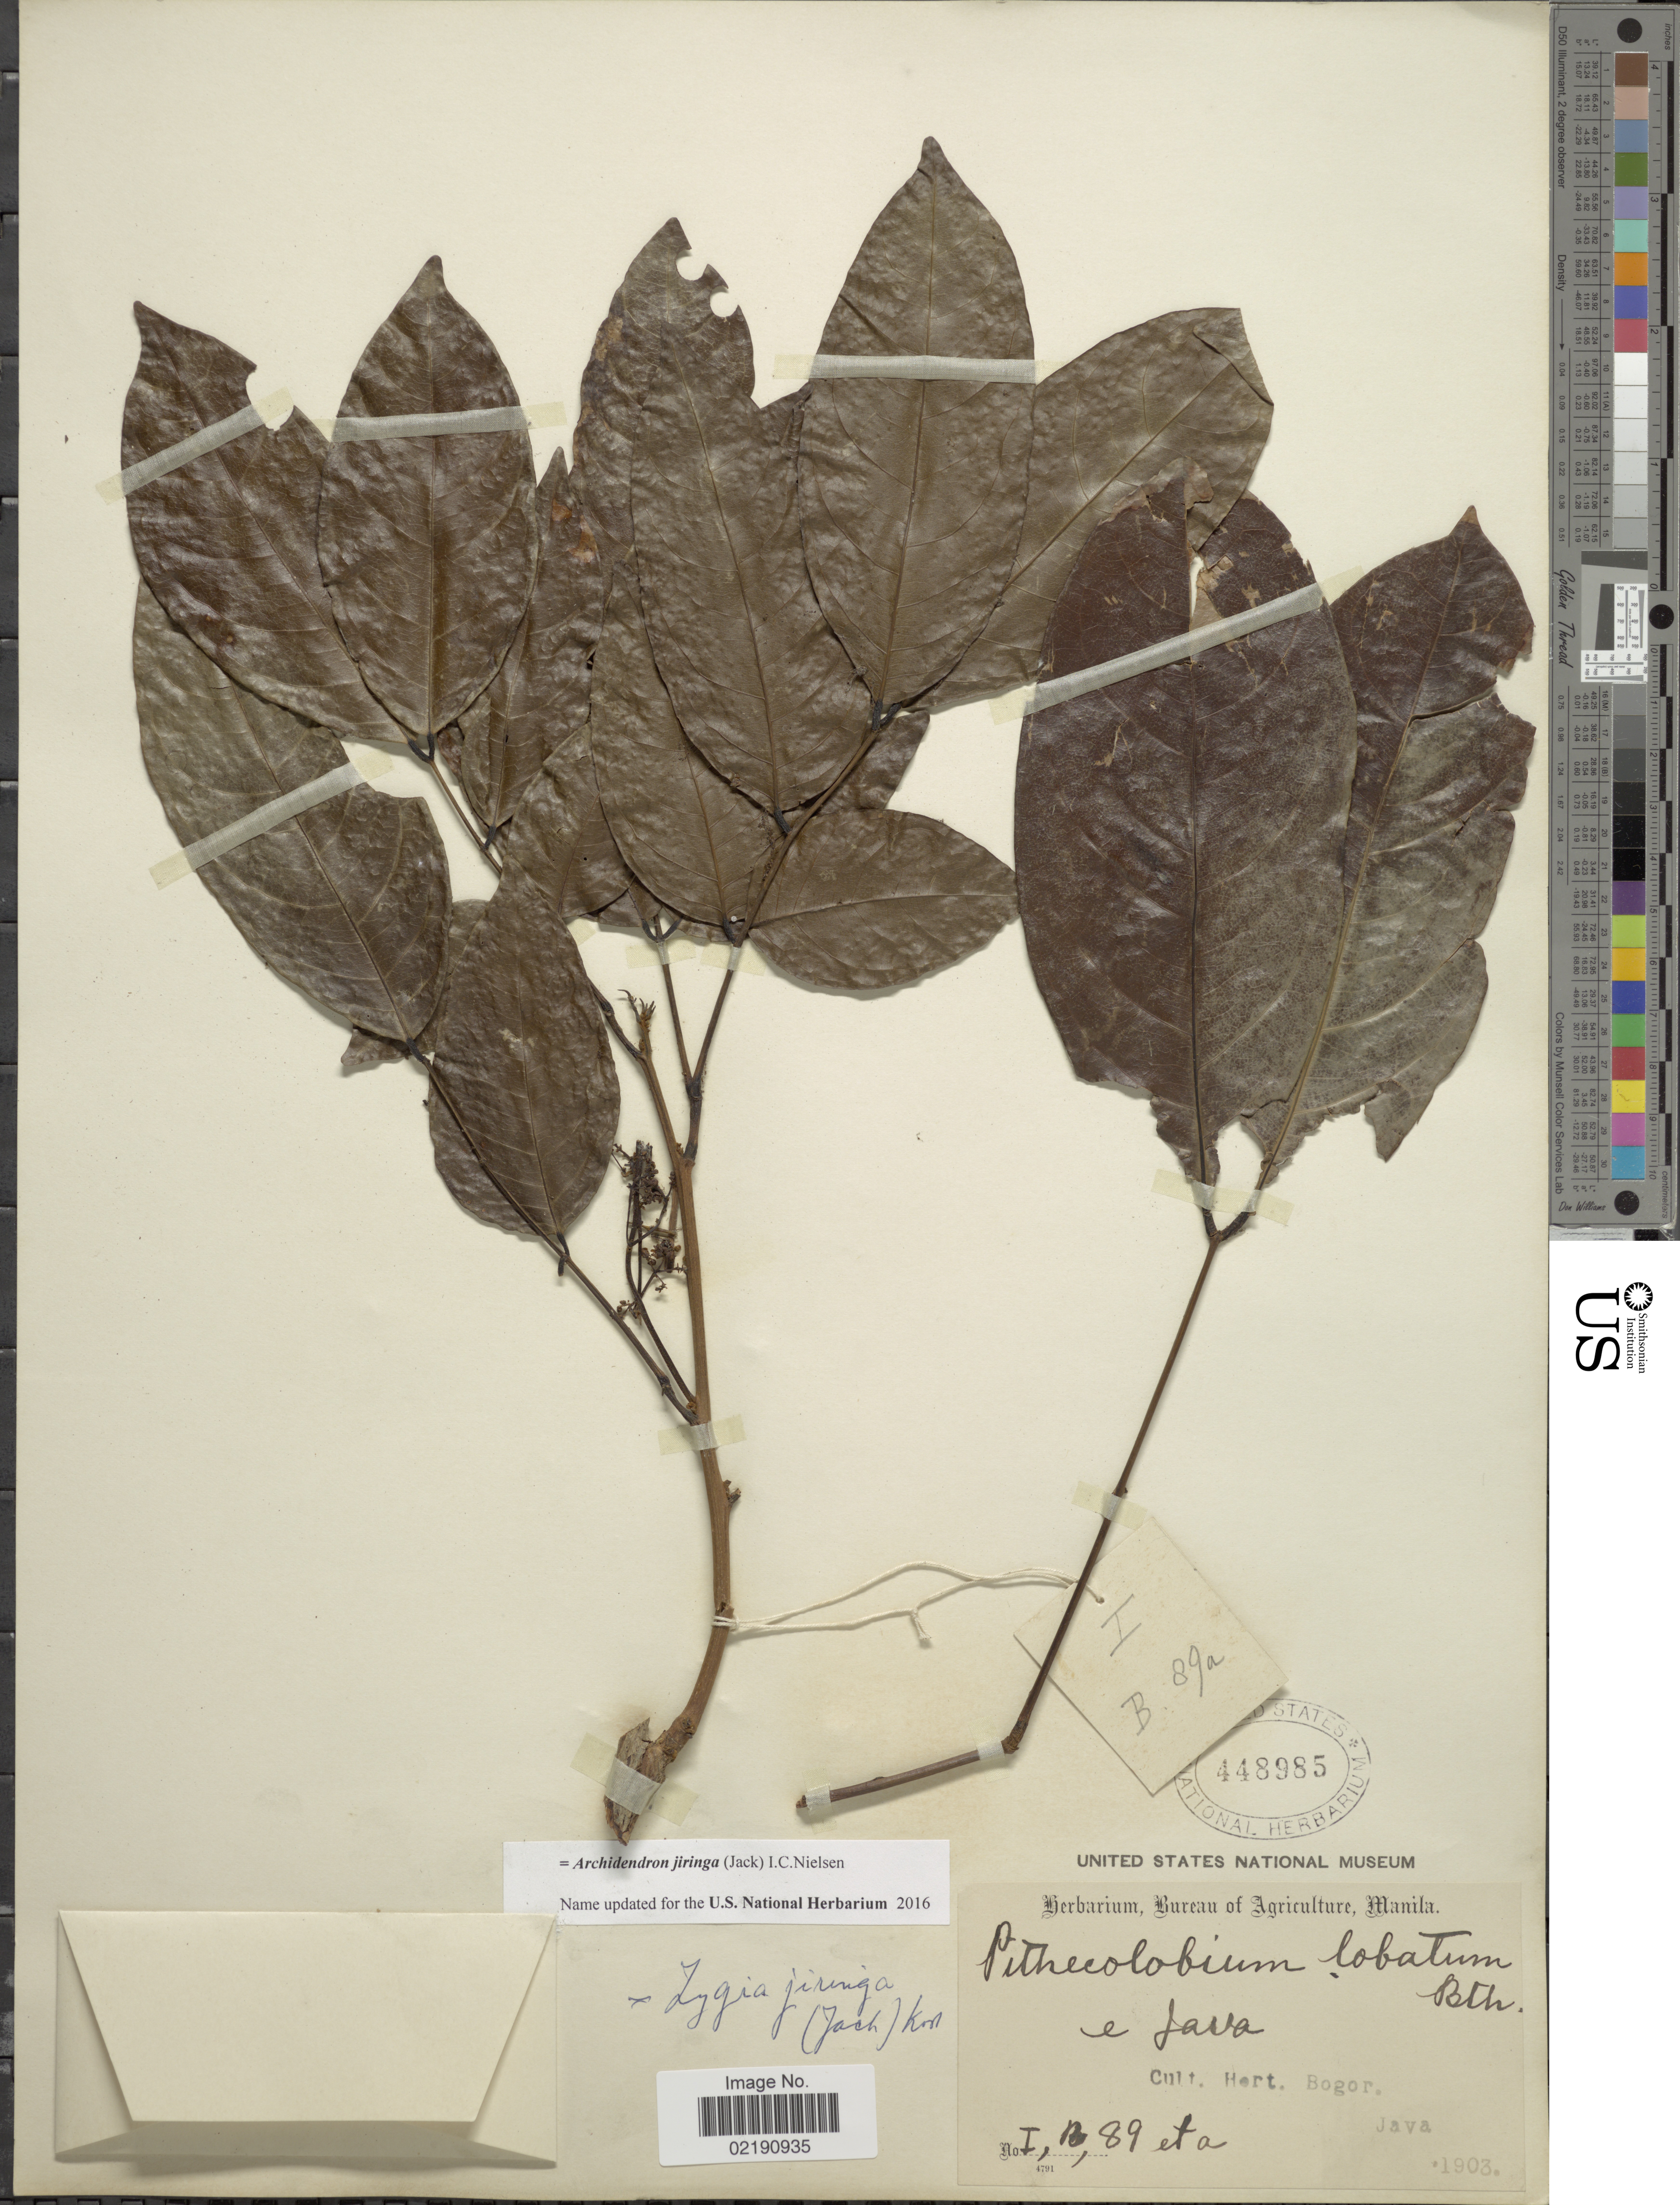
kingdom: Plantae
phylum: Tracheophyta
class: Magnoliopsida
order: Fabales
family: Fabaceae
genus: Archidendron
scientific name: Archidendron jiringa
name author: (Jack) I.C. Nielsen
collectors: ex Herb. Bur. Agric. Manila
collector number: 1B89*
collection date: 1903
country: Indonesia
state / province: Java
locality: Hort. Bogor.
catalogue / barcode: US 448985